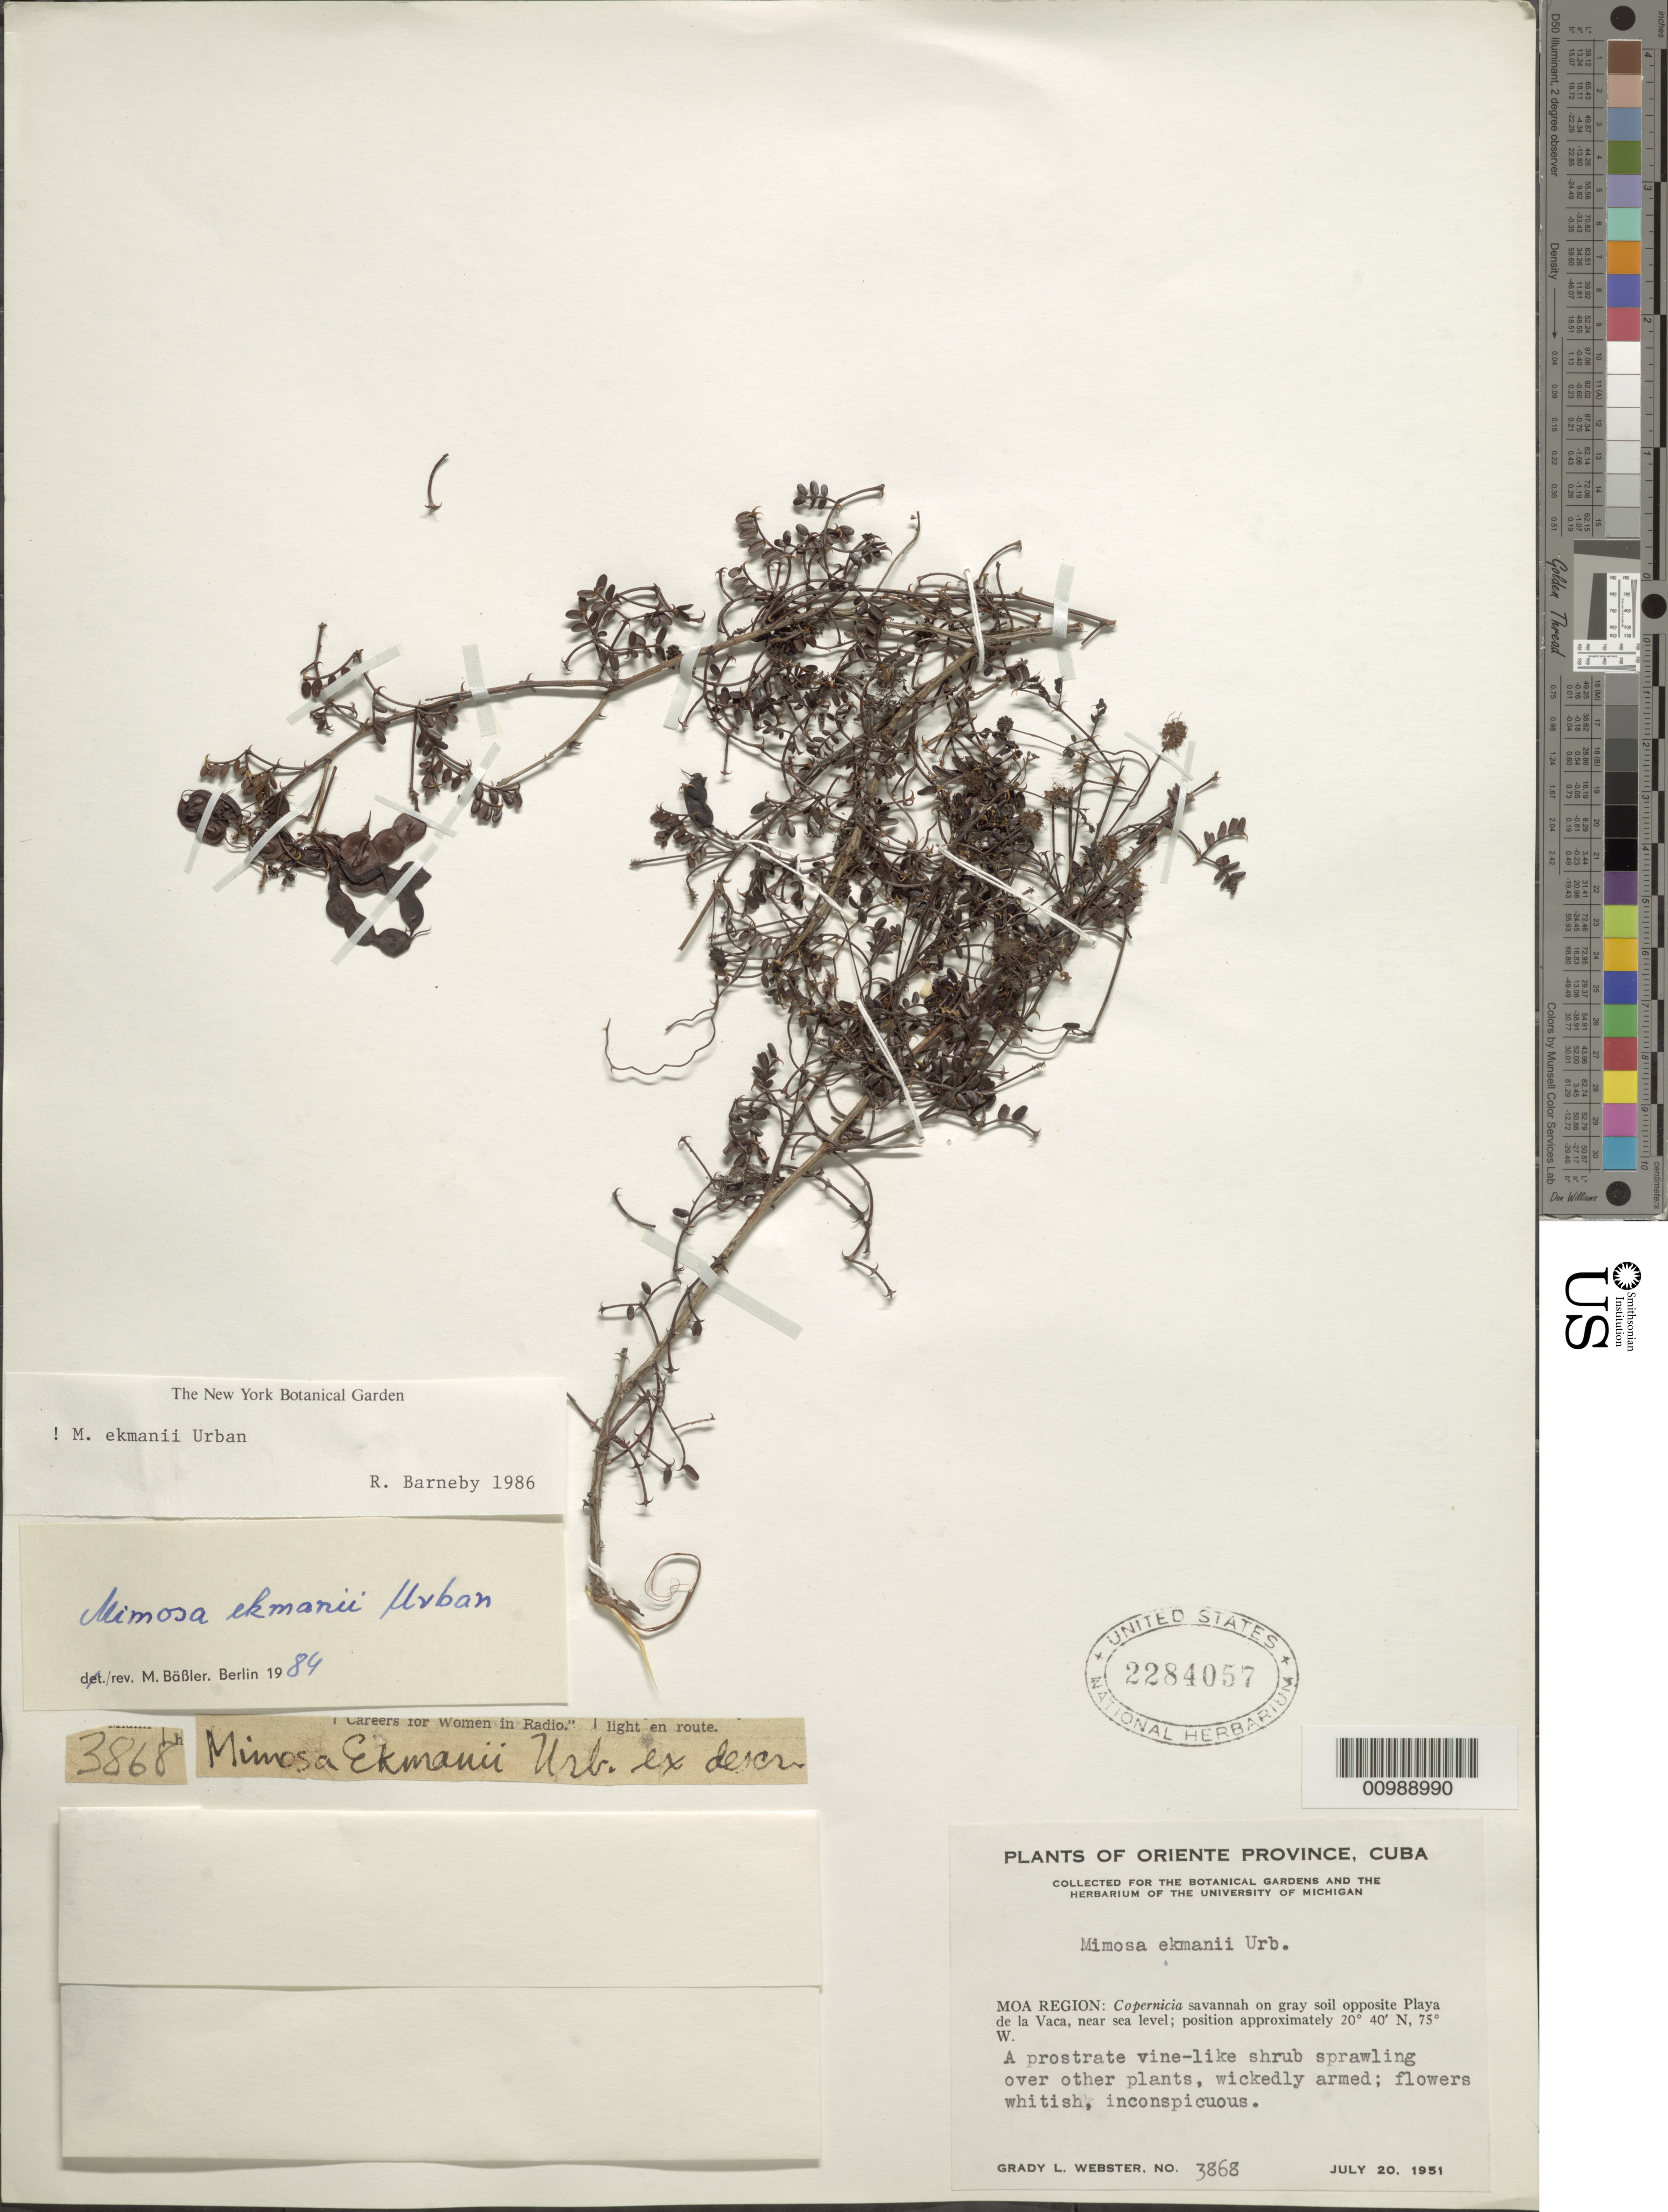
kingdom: Plantae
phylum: Tracheophyta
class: Magnoliopsida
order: Fabales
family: Fabaceae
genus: Mimosa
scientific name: Mimosa ekmanii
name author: Urb.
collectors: G. L. Webster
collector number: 3868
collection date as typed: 20 Jul 1951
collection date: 1951-07-20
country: Cuba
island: Cuba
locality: Copernicia savannah on gray soil opposite Playa de la Vaca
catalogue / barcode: US 2284057